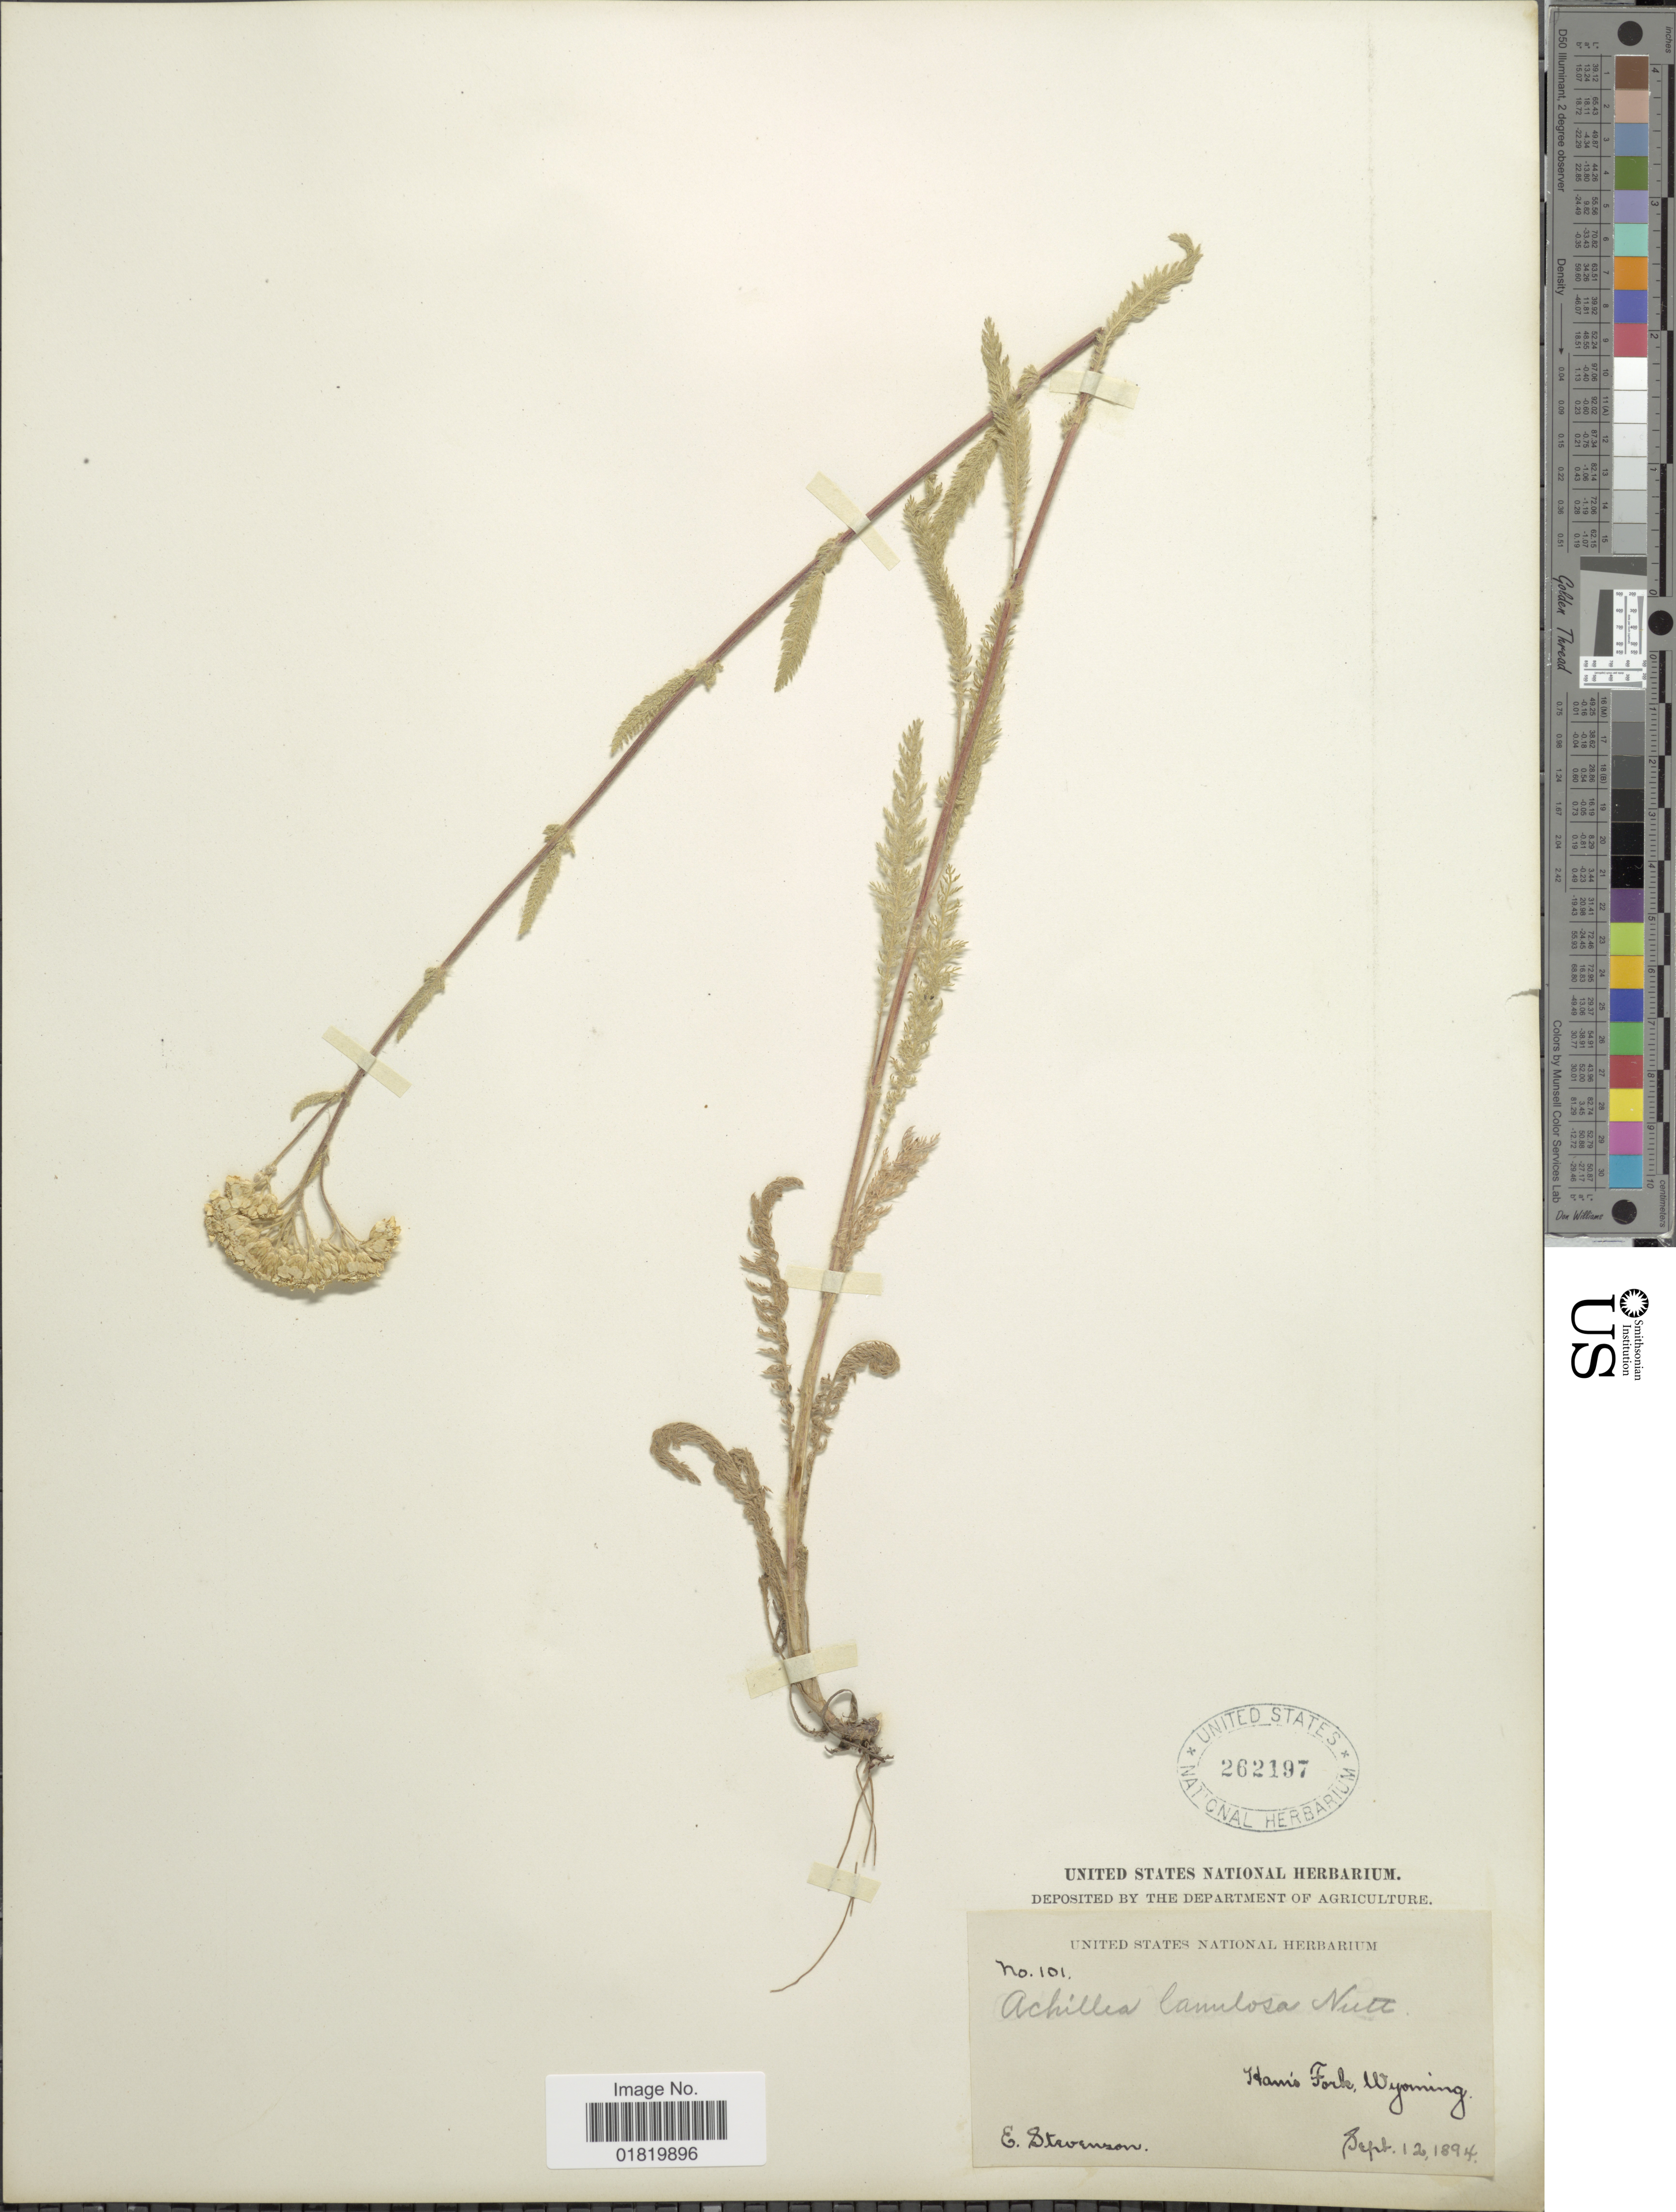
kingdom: Plantae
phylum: Tracheophyta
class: Magnoliopsida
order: Asterales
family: Asteraceae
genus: Achillea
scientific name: Achillea lanulosa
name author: Nutt.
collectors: E. Stevenson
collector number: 101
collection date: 1894-09-12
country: United States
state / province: Wyoming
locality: Ham's Fork, Wyoming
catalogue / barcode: US 262197